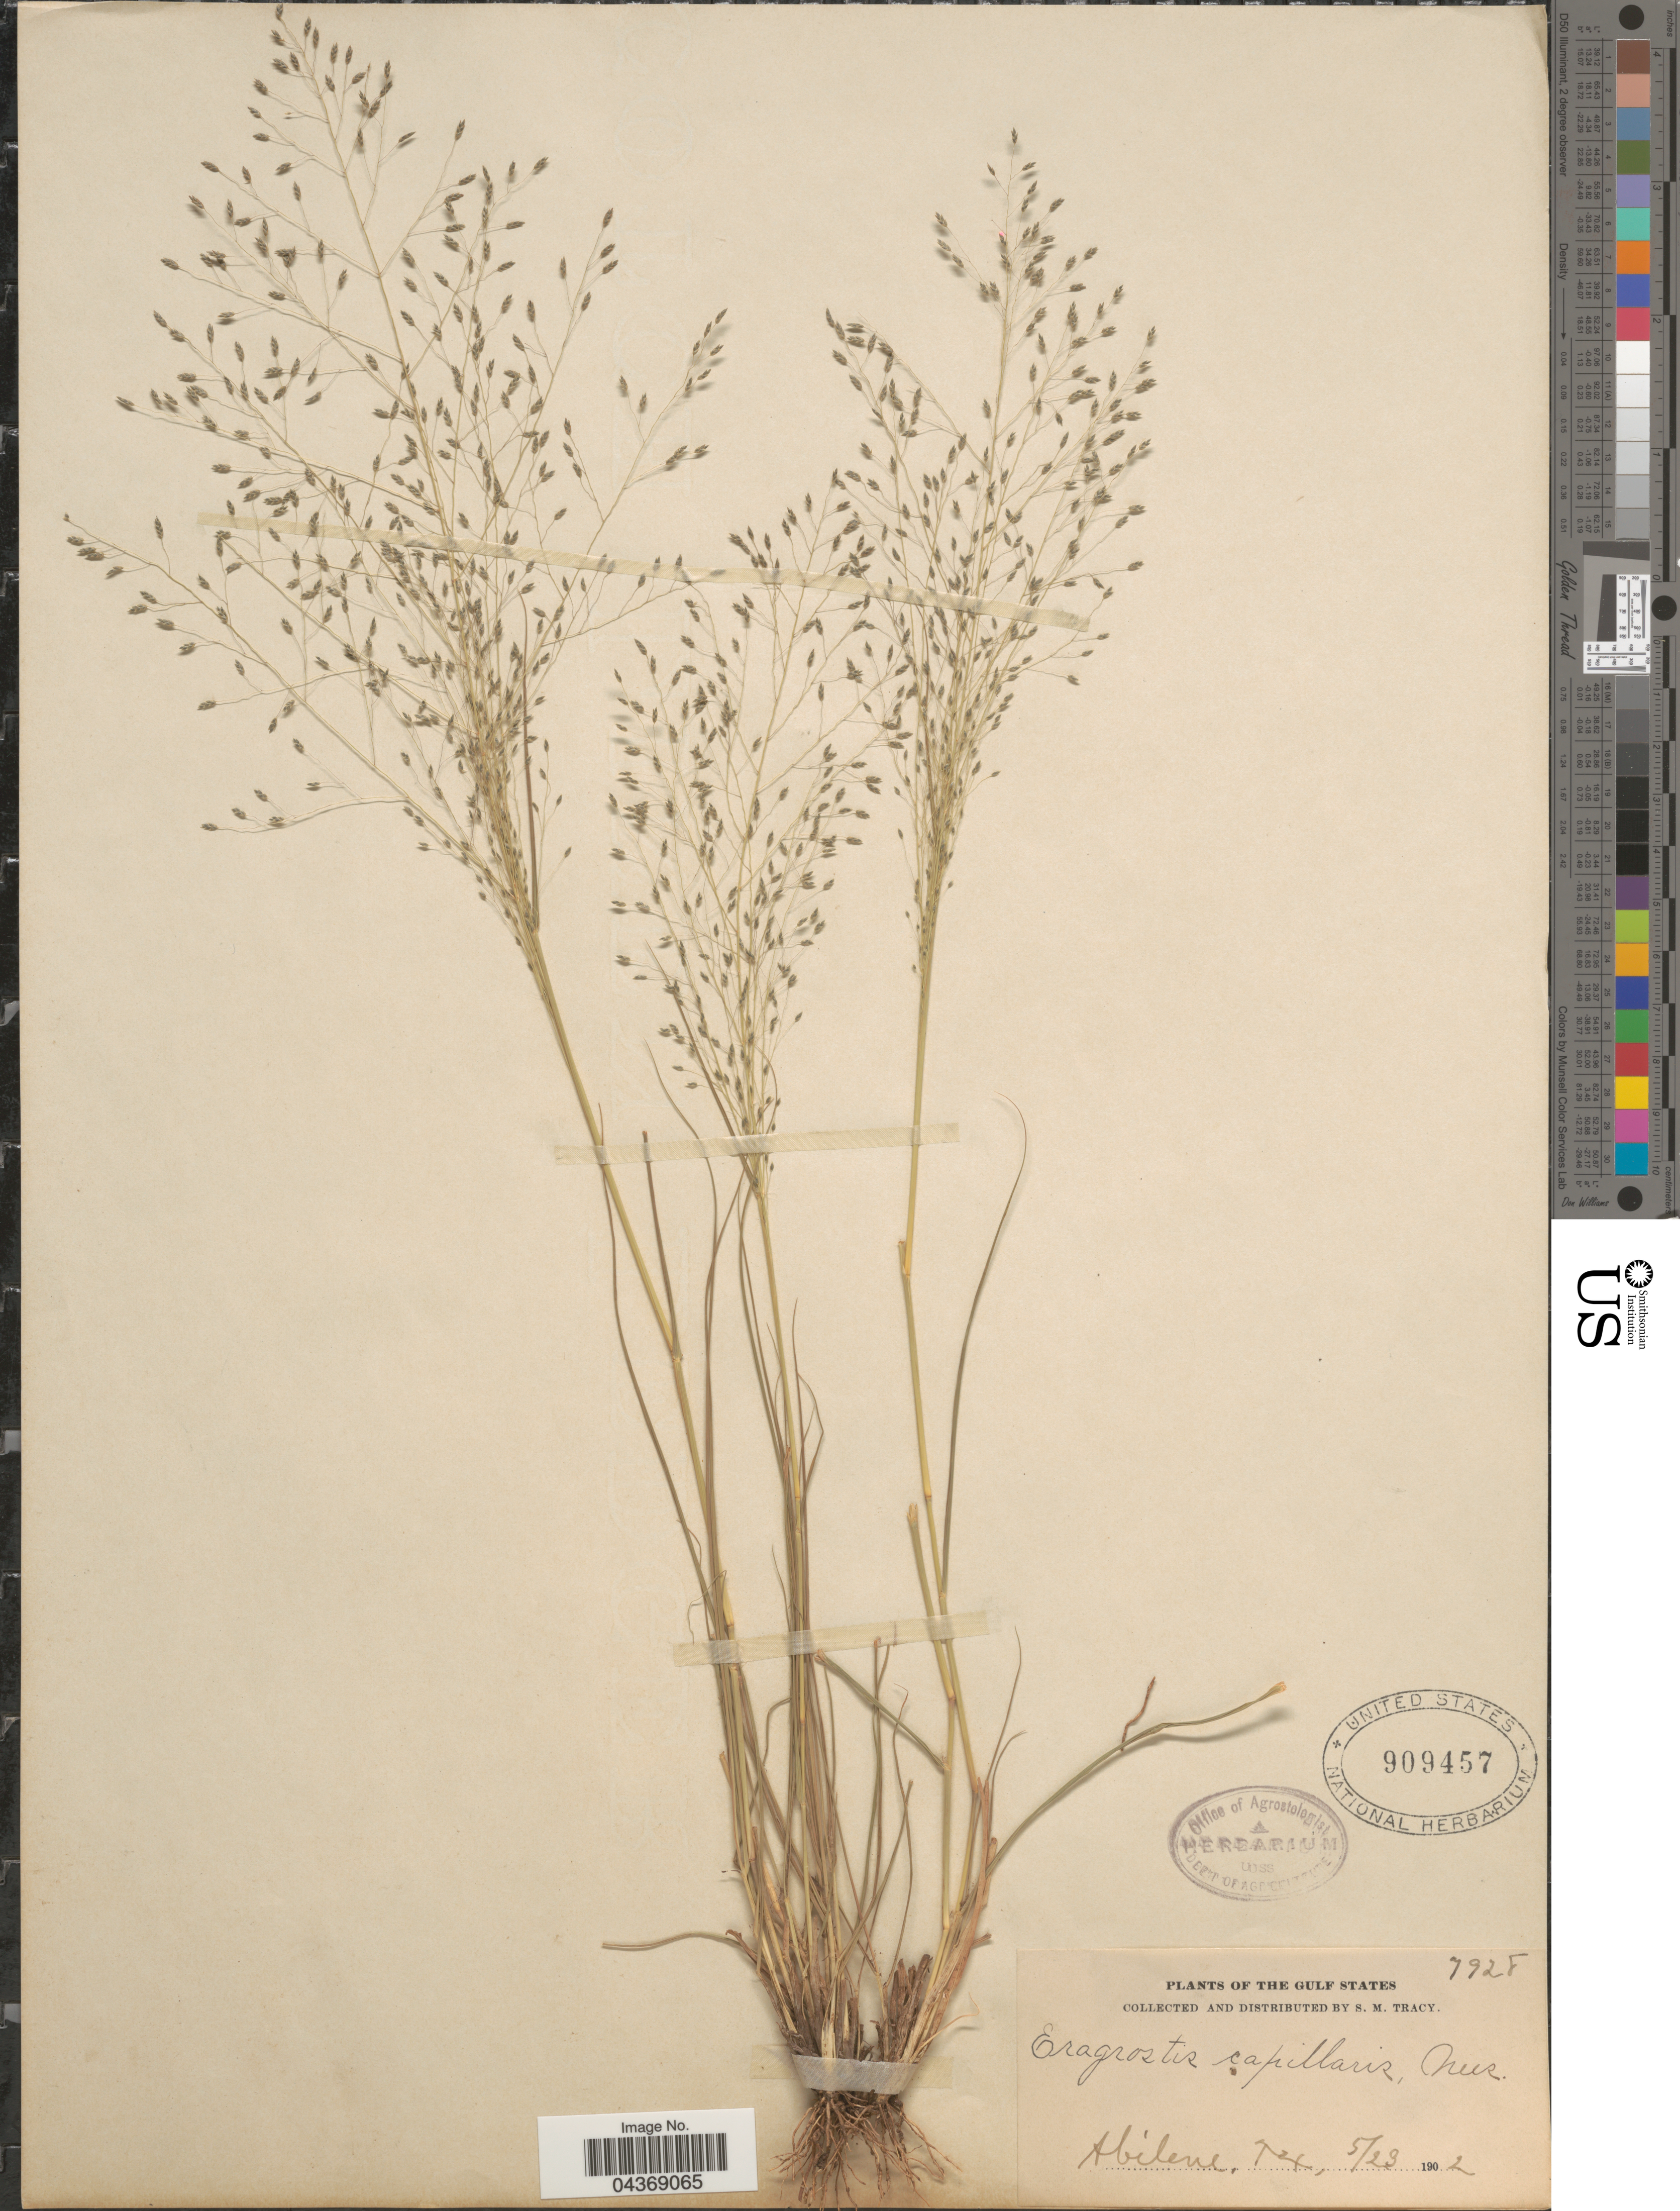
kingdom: Plantae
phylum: Tracheophyta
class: Liliopsida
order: Poales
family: Poaceae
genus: Eragrostis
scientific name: Eragrostis intermedia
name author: Hitchc.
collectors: S. M. Tracy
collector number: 7928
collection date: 1902-05-23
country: United States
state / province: Texas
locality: The Gulf States. Abilene.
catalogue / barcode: US 909457